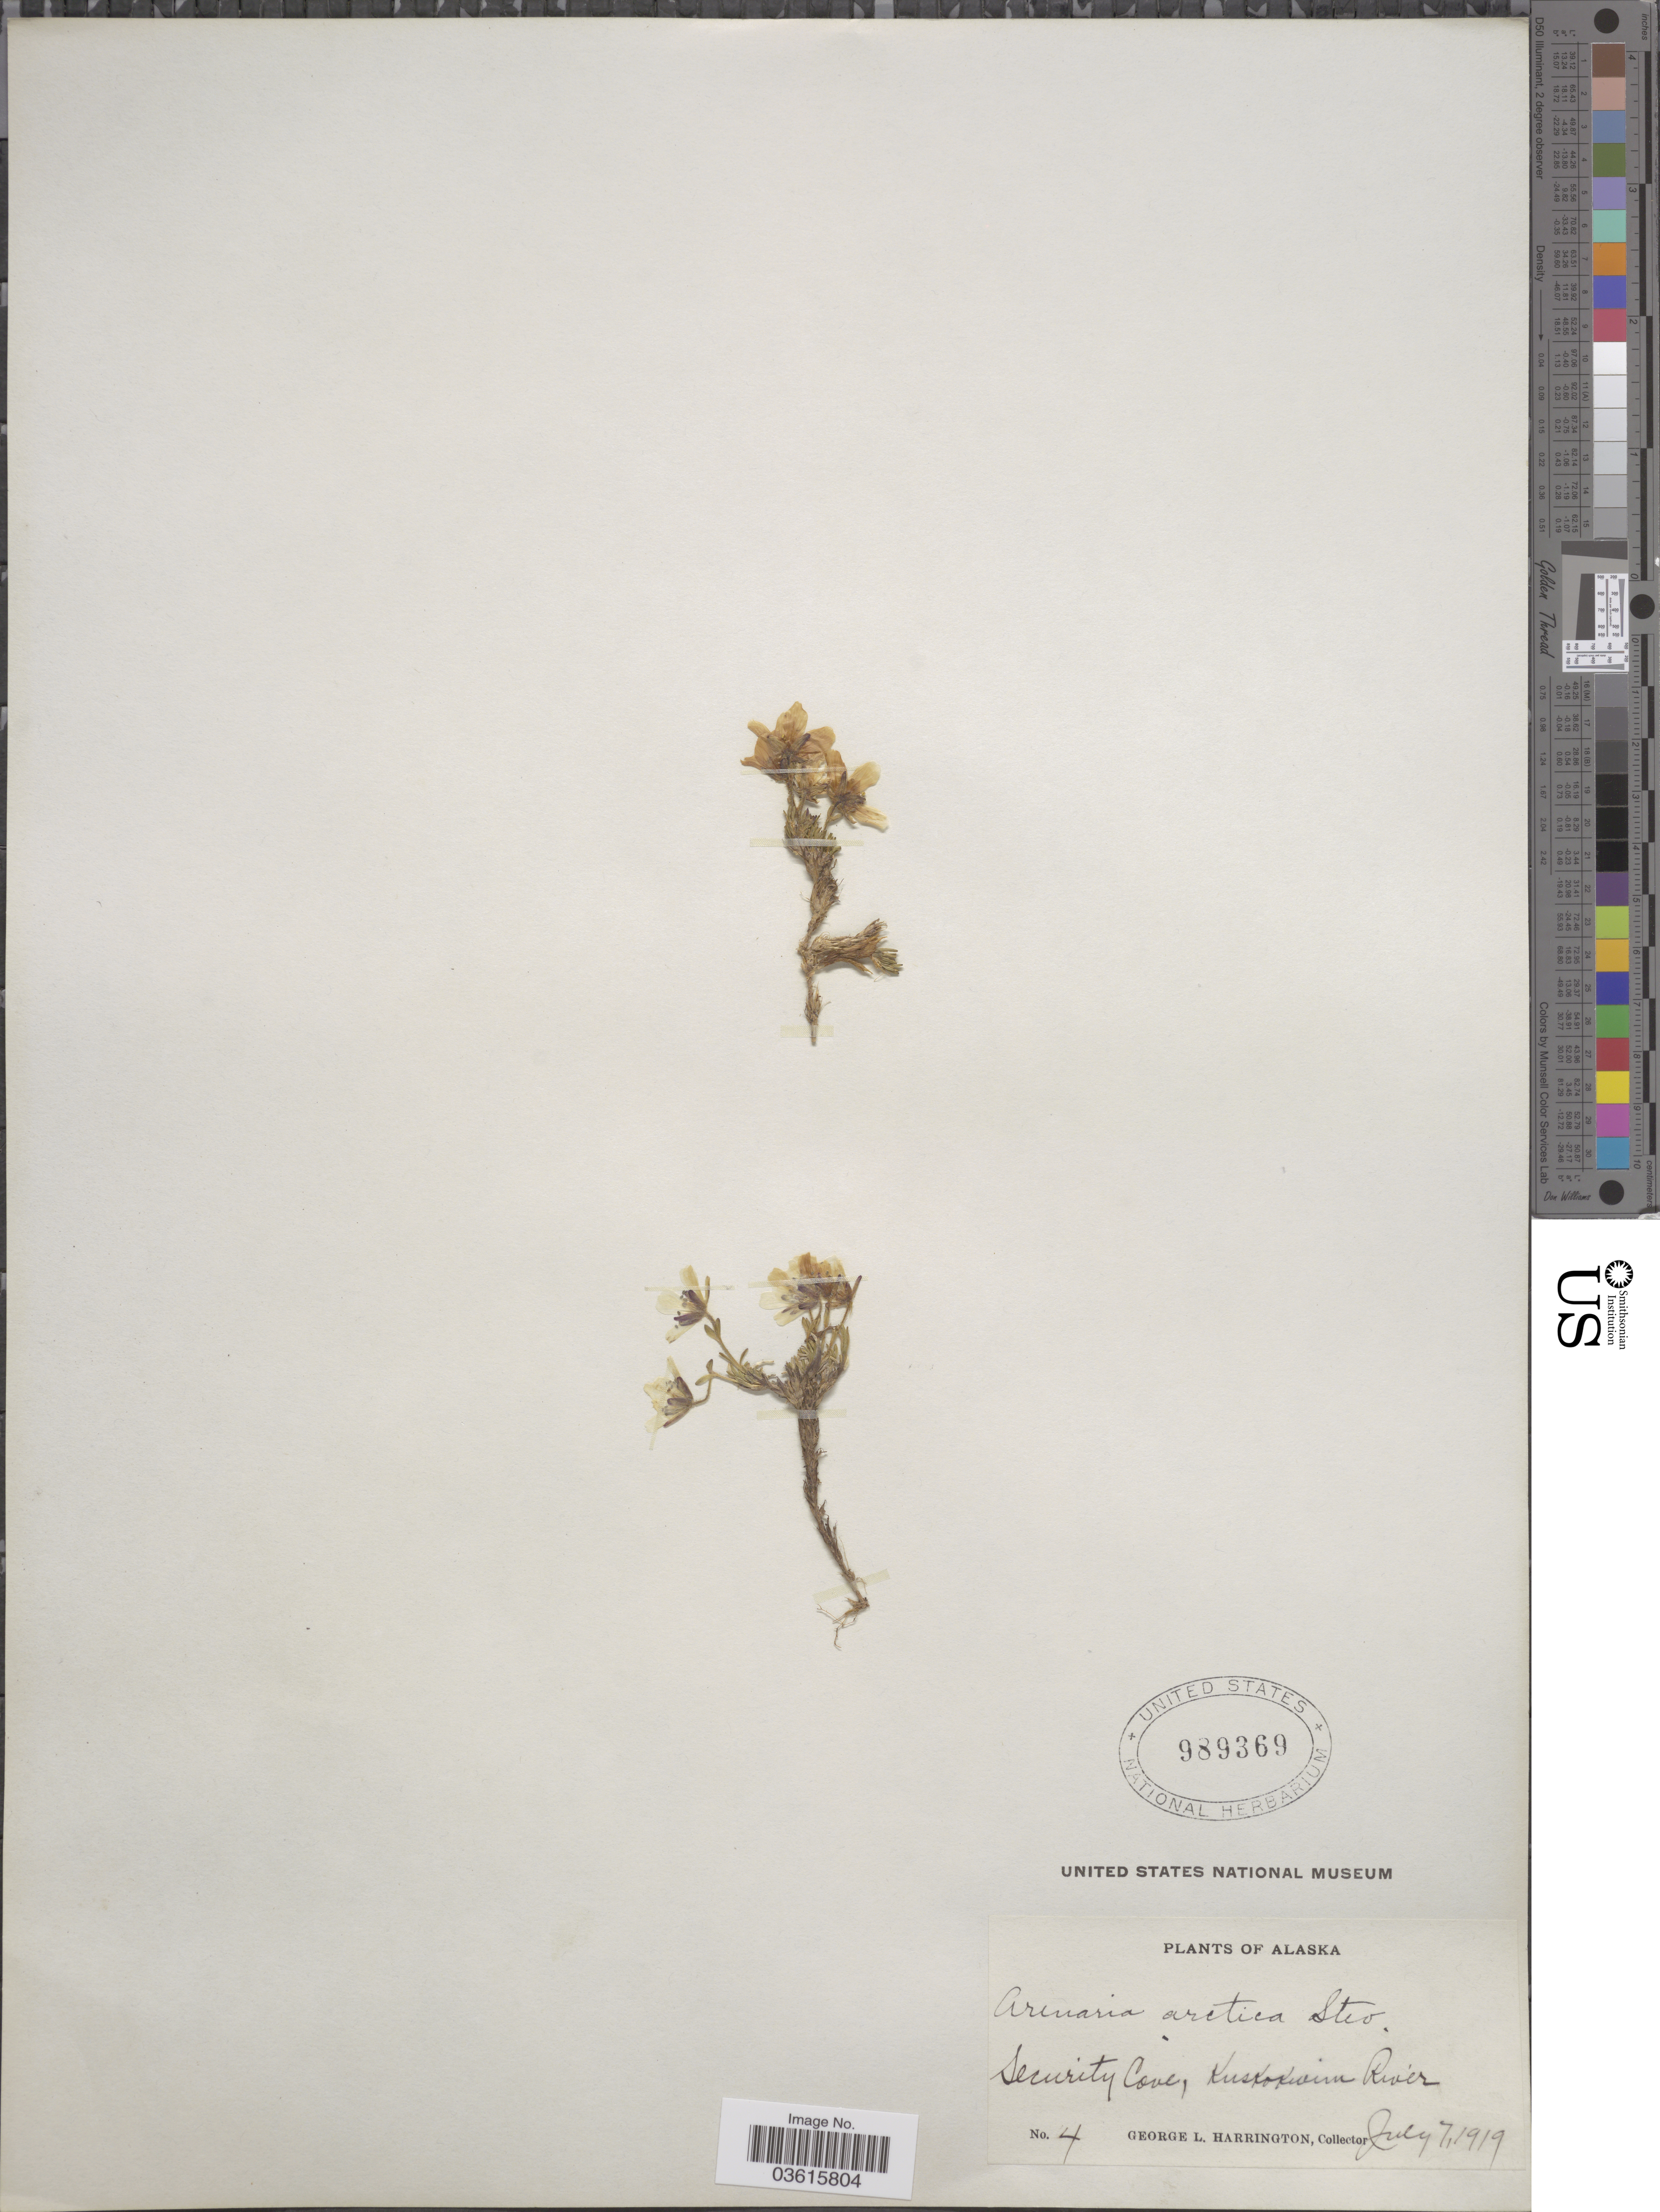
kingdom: Plantae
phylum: Tracheophyta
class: Magnoliopsida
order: Caryophyllales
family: Caryophyllaceae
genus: Cherleria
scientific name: Cherleria arctica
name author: (Steven ex Ser.) A.J. Moore & Dillenb.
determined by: Strong, M. T., (US), Smithsonian Institution - National Museum of Natural History (UNITED STATES)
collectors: G. Harrington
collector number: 4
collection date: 1919-07-07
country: United States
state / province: Alaska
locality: Security Cove, Kuskokwim River.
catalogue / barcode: US 989369